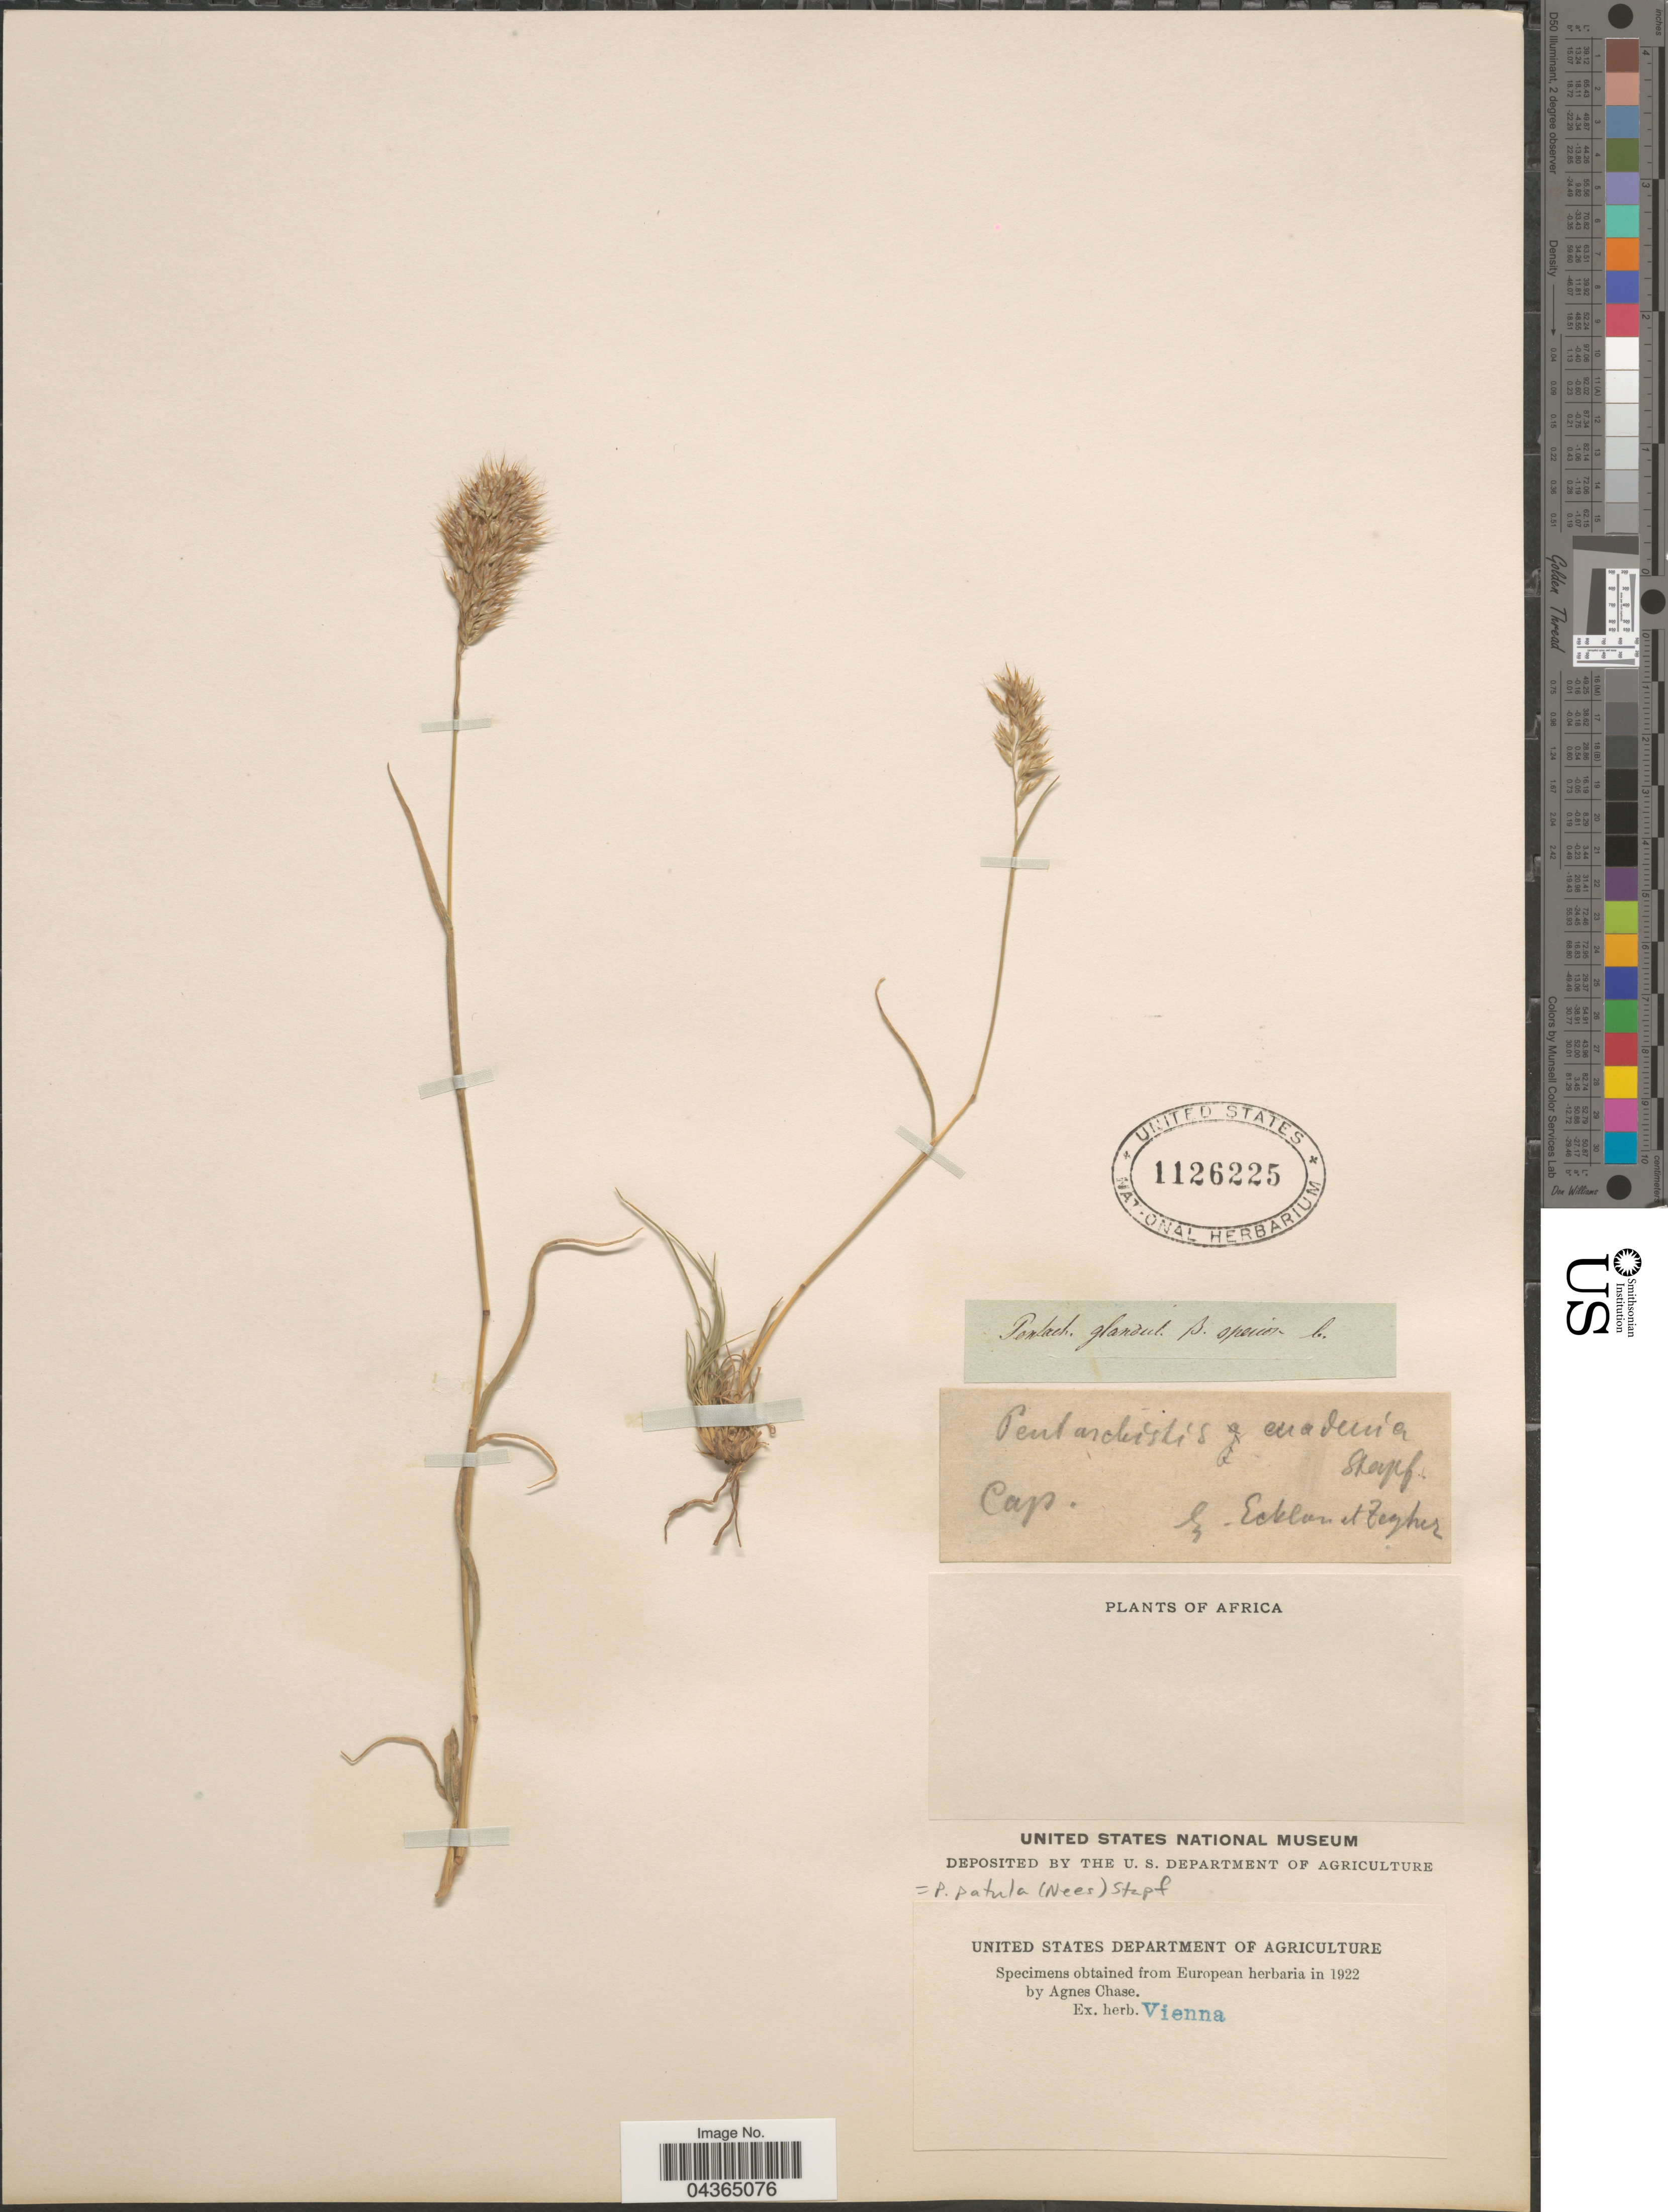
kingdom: Plantae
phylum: Tracheophyta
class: Liliopsida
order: Poales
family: Poaceae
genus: Pentameris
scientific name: Pentameris patula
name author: (Nees) Steud.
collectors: -. Ecklon & -. Zeyher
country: South Africa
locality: Africa. Cap.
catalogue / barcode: US 1126225